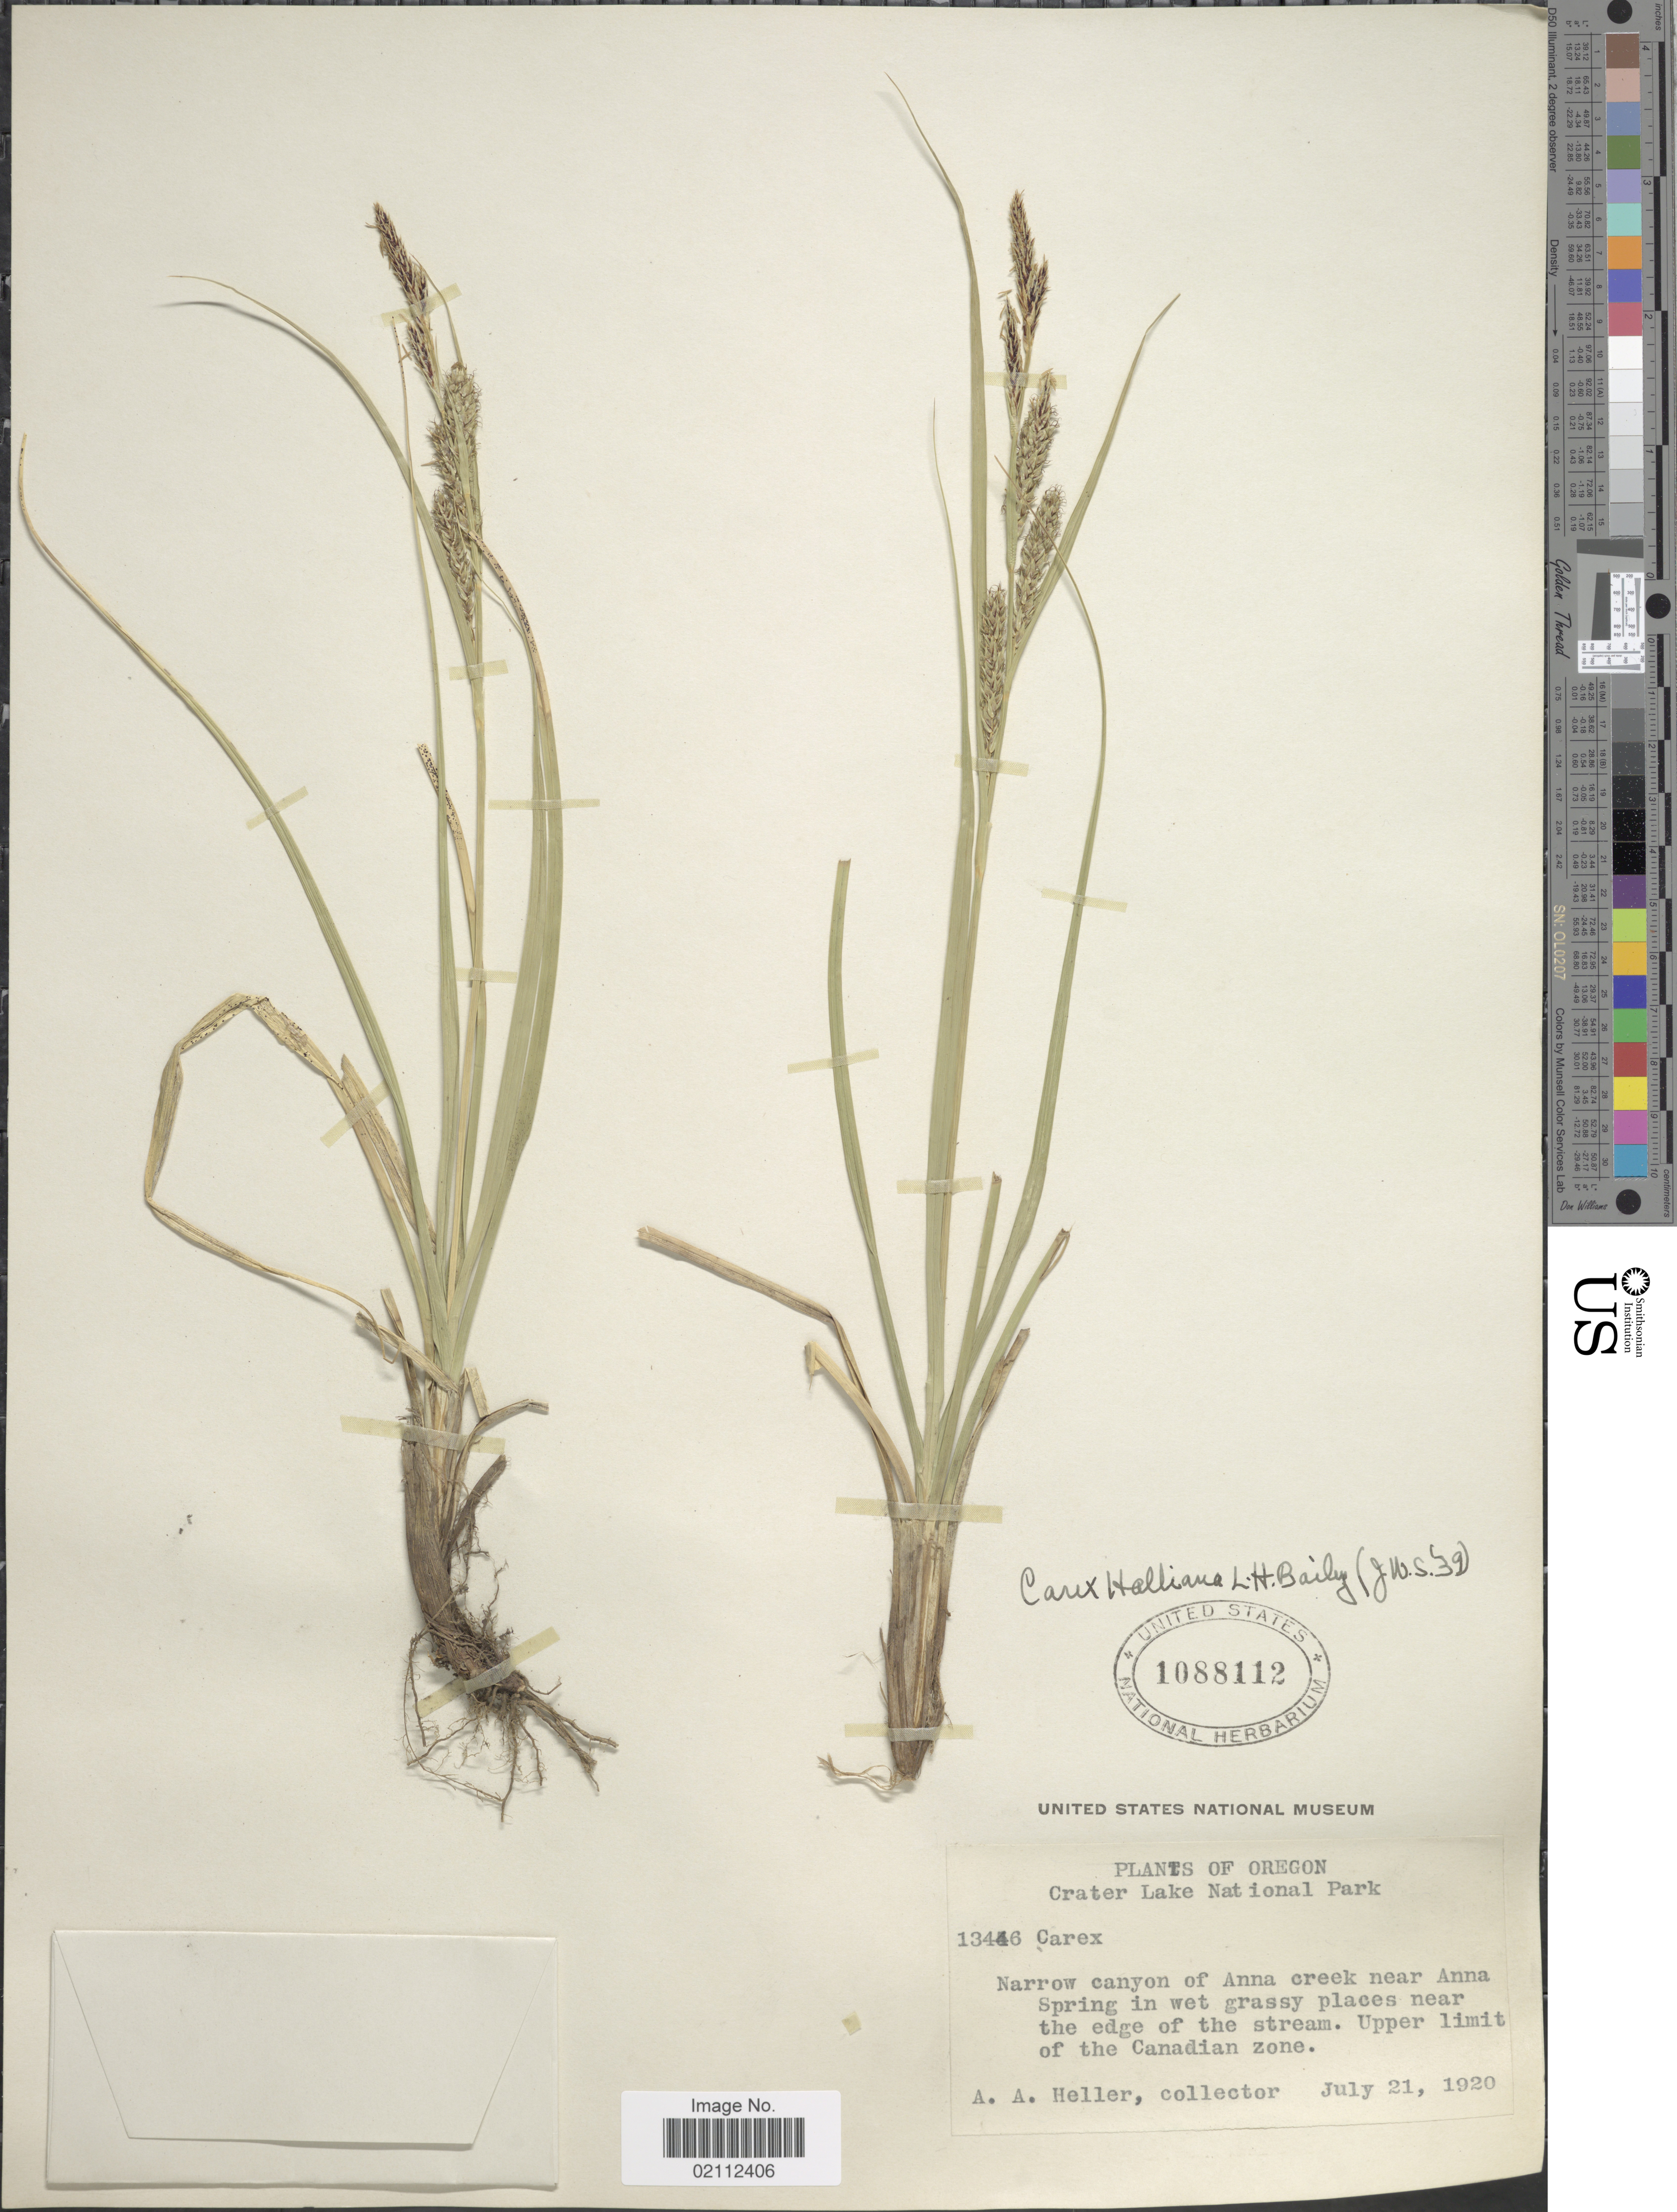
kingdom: Plantae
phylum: Tracheophyta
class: Liliopsida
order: Poales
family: Cyperaceae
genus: Carex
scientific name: Carex halliana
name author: L.H. Bailey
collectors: A. A. Heller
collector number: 13446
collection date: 1920-07-21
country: United States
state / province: Oregon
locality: Crater Lake National Park. Narrow canyon of Annie creek near Anna Spring. Upper limit of the Canadian Zone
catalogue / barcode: US 1088112